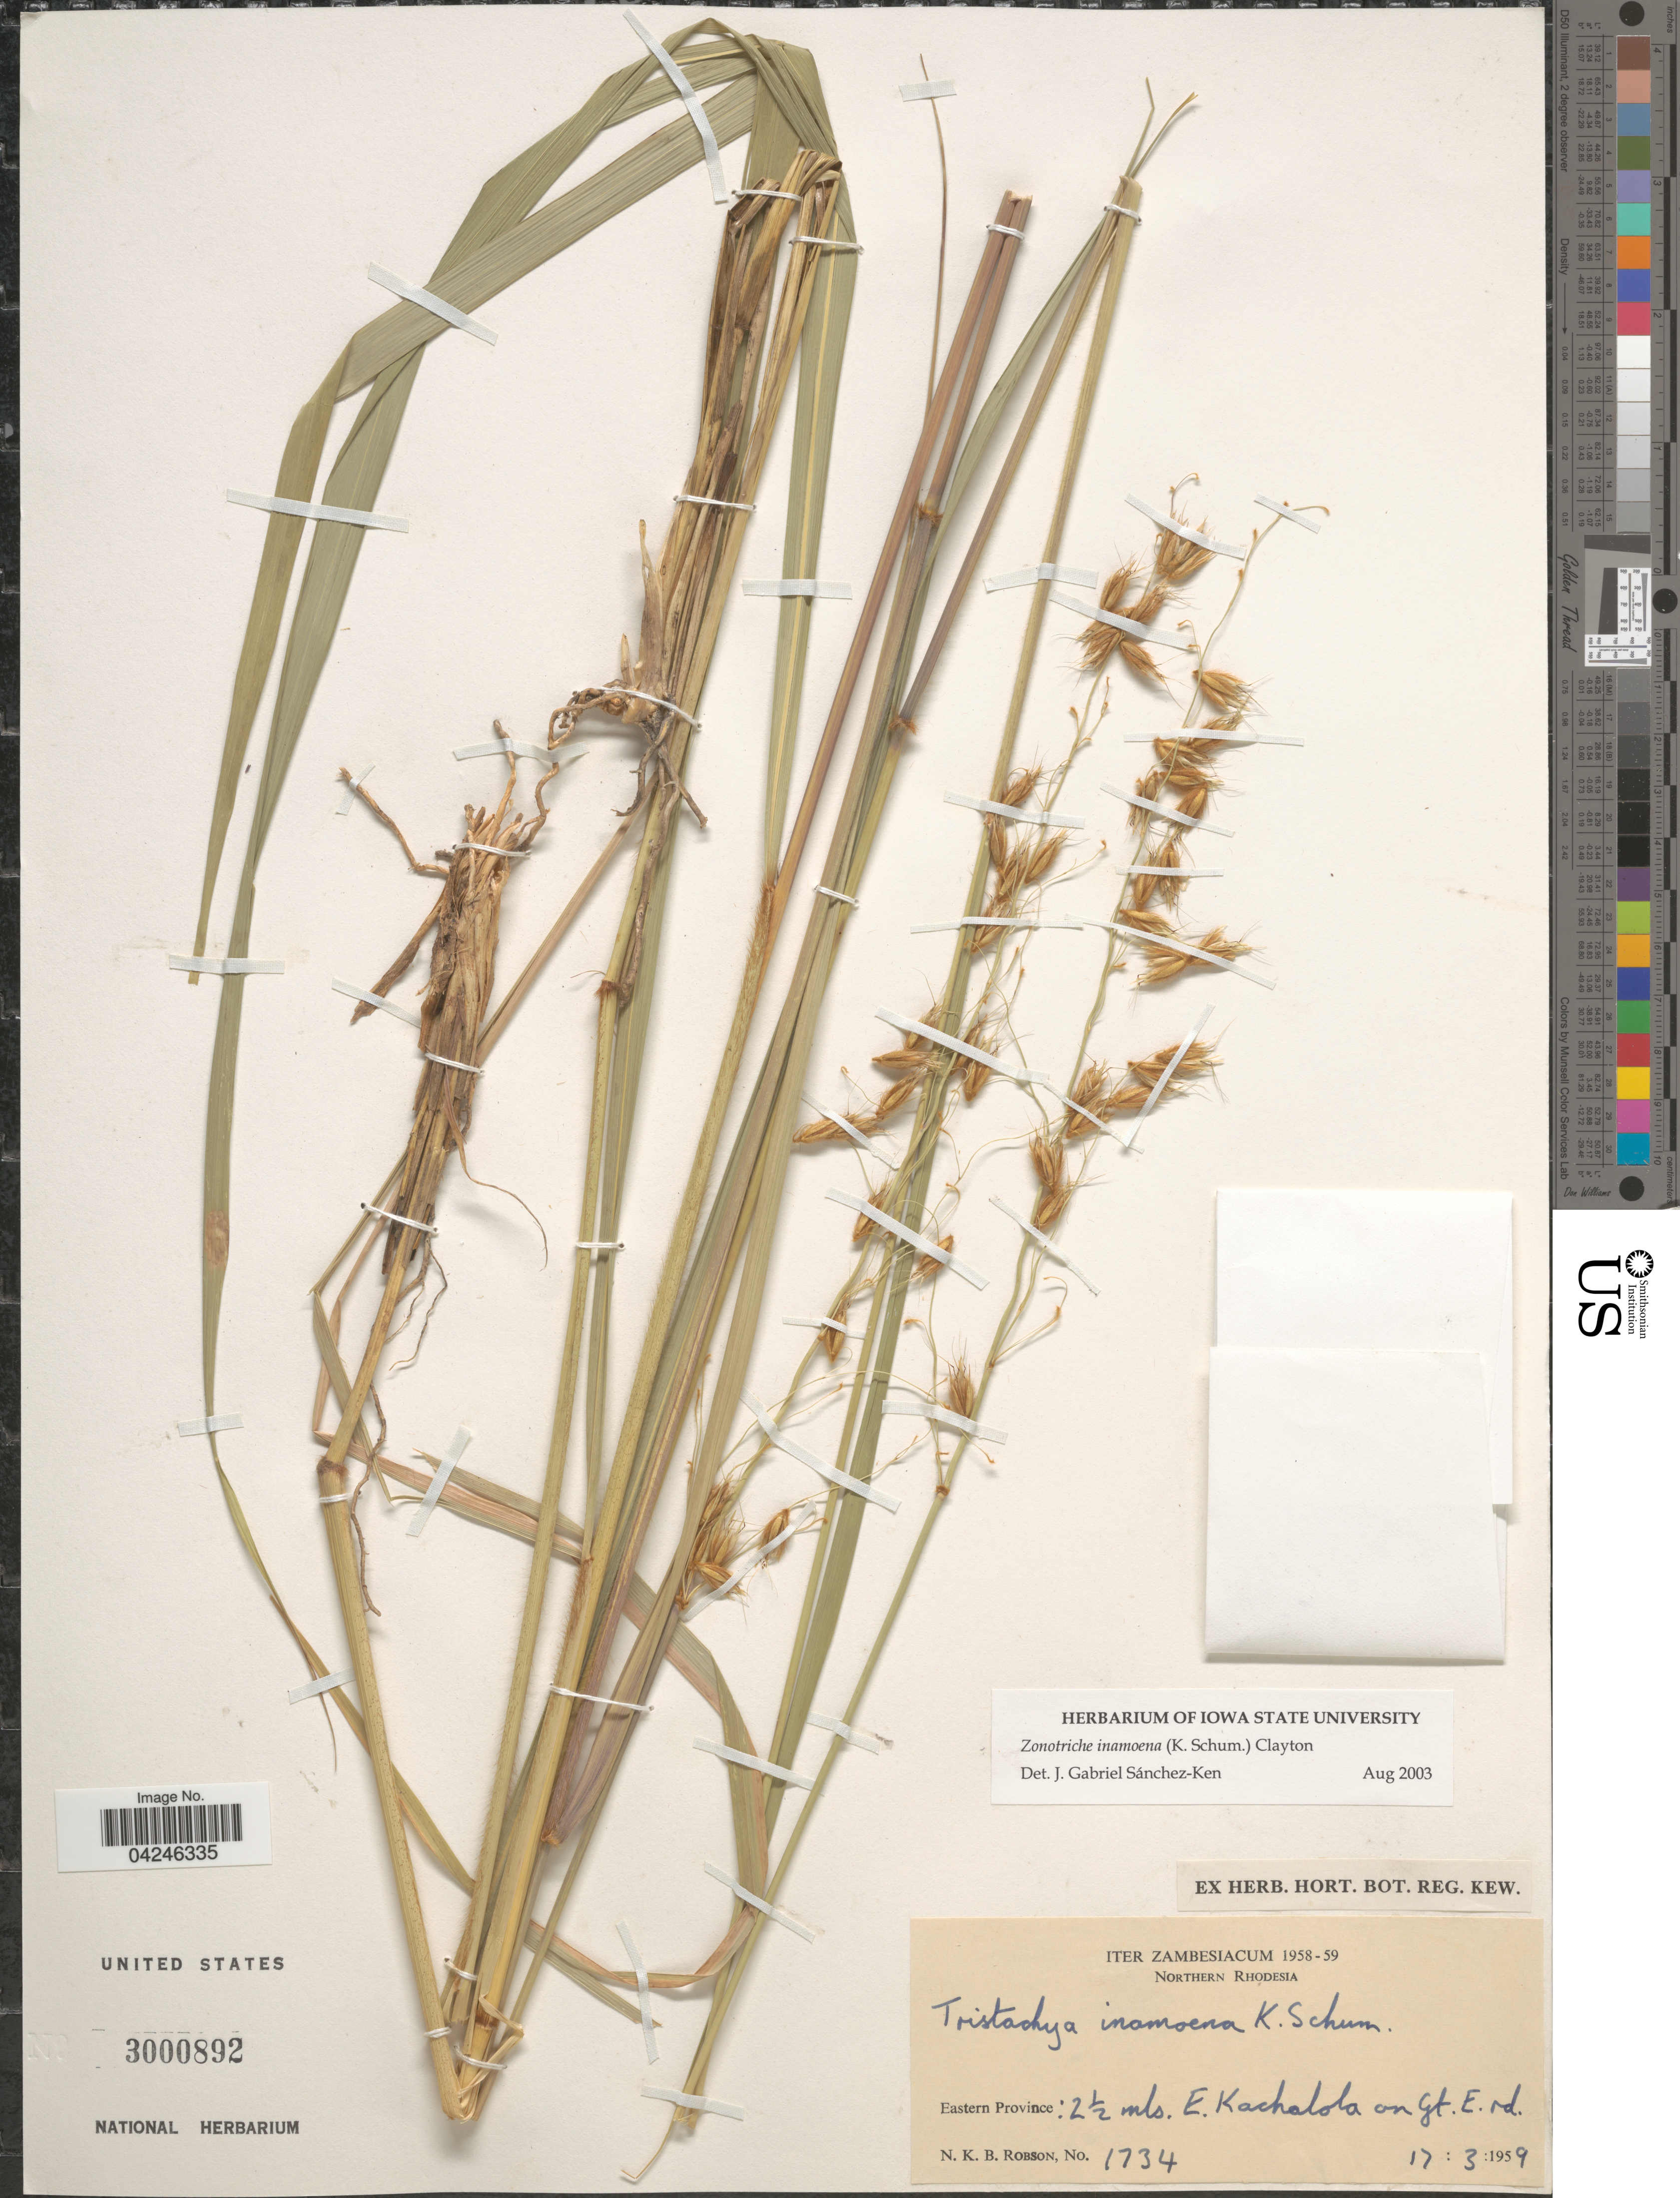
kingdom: Plantae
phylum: Tracheophyta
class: Liliopsida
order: Poales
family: Poaceae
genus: Zonotriche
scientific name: Zonotriche inamoena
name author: (K. Schum.) Clayton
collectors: N. Robson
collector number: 1734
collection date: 1959-03-17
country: Zambia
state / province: Eastern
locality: Iter Zambesiacum 1958-59. Northern Rhodesia. 2½ mls. E. Kachalola on Gt. E. rd.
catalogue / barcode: US 3000892